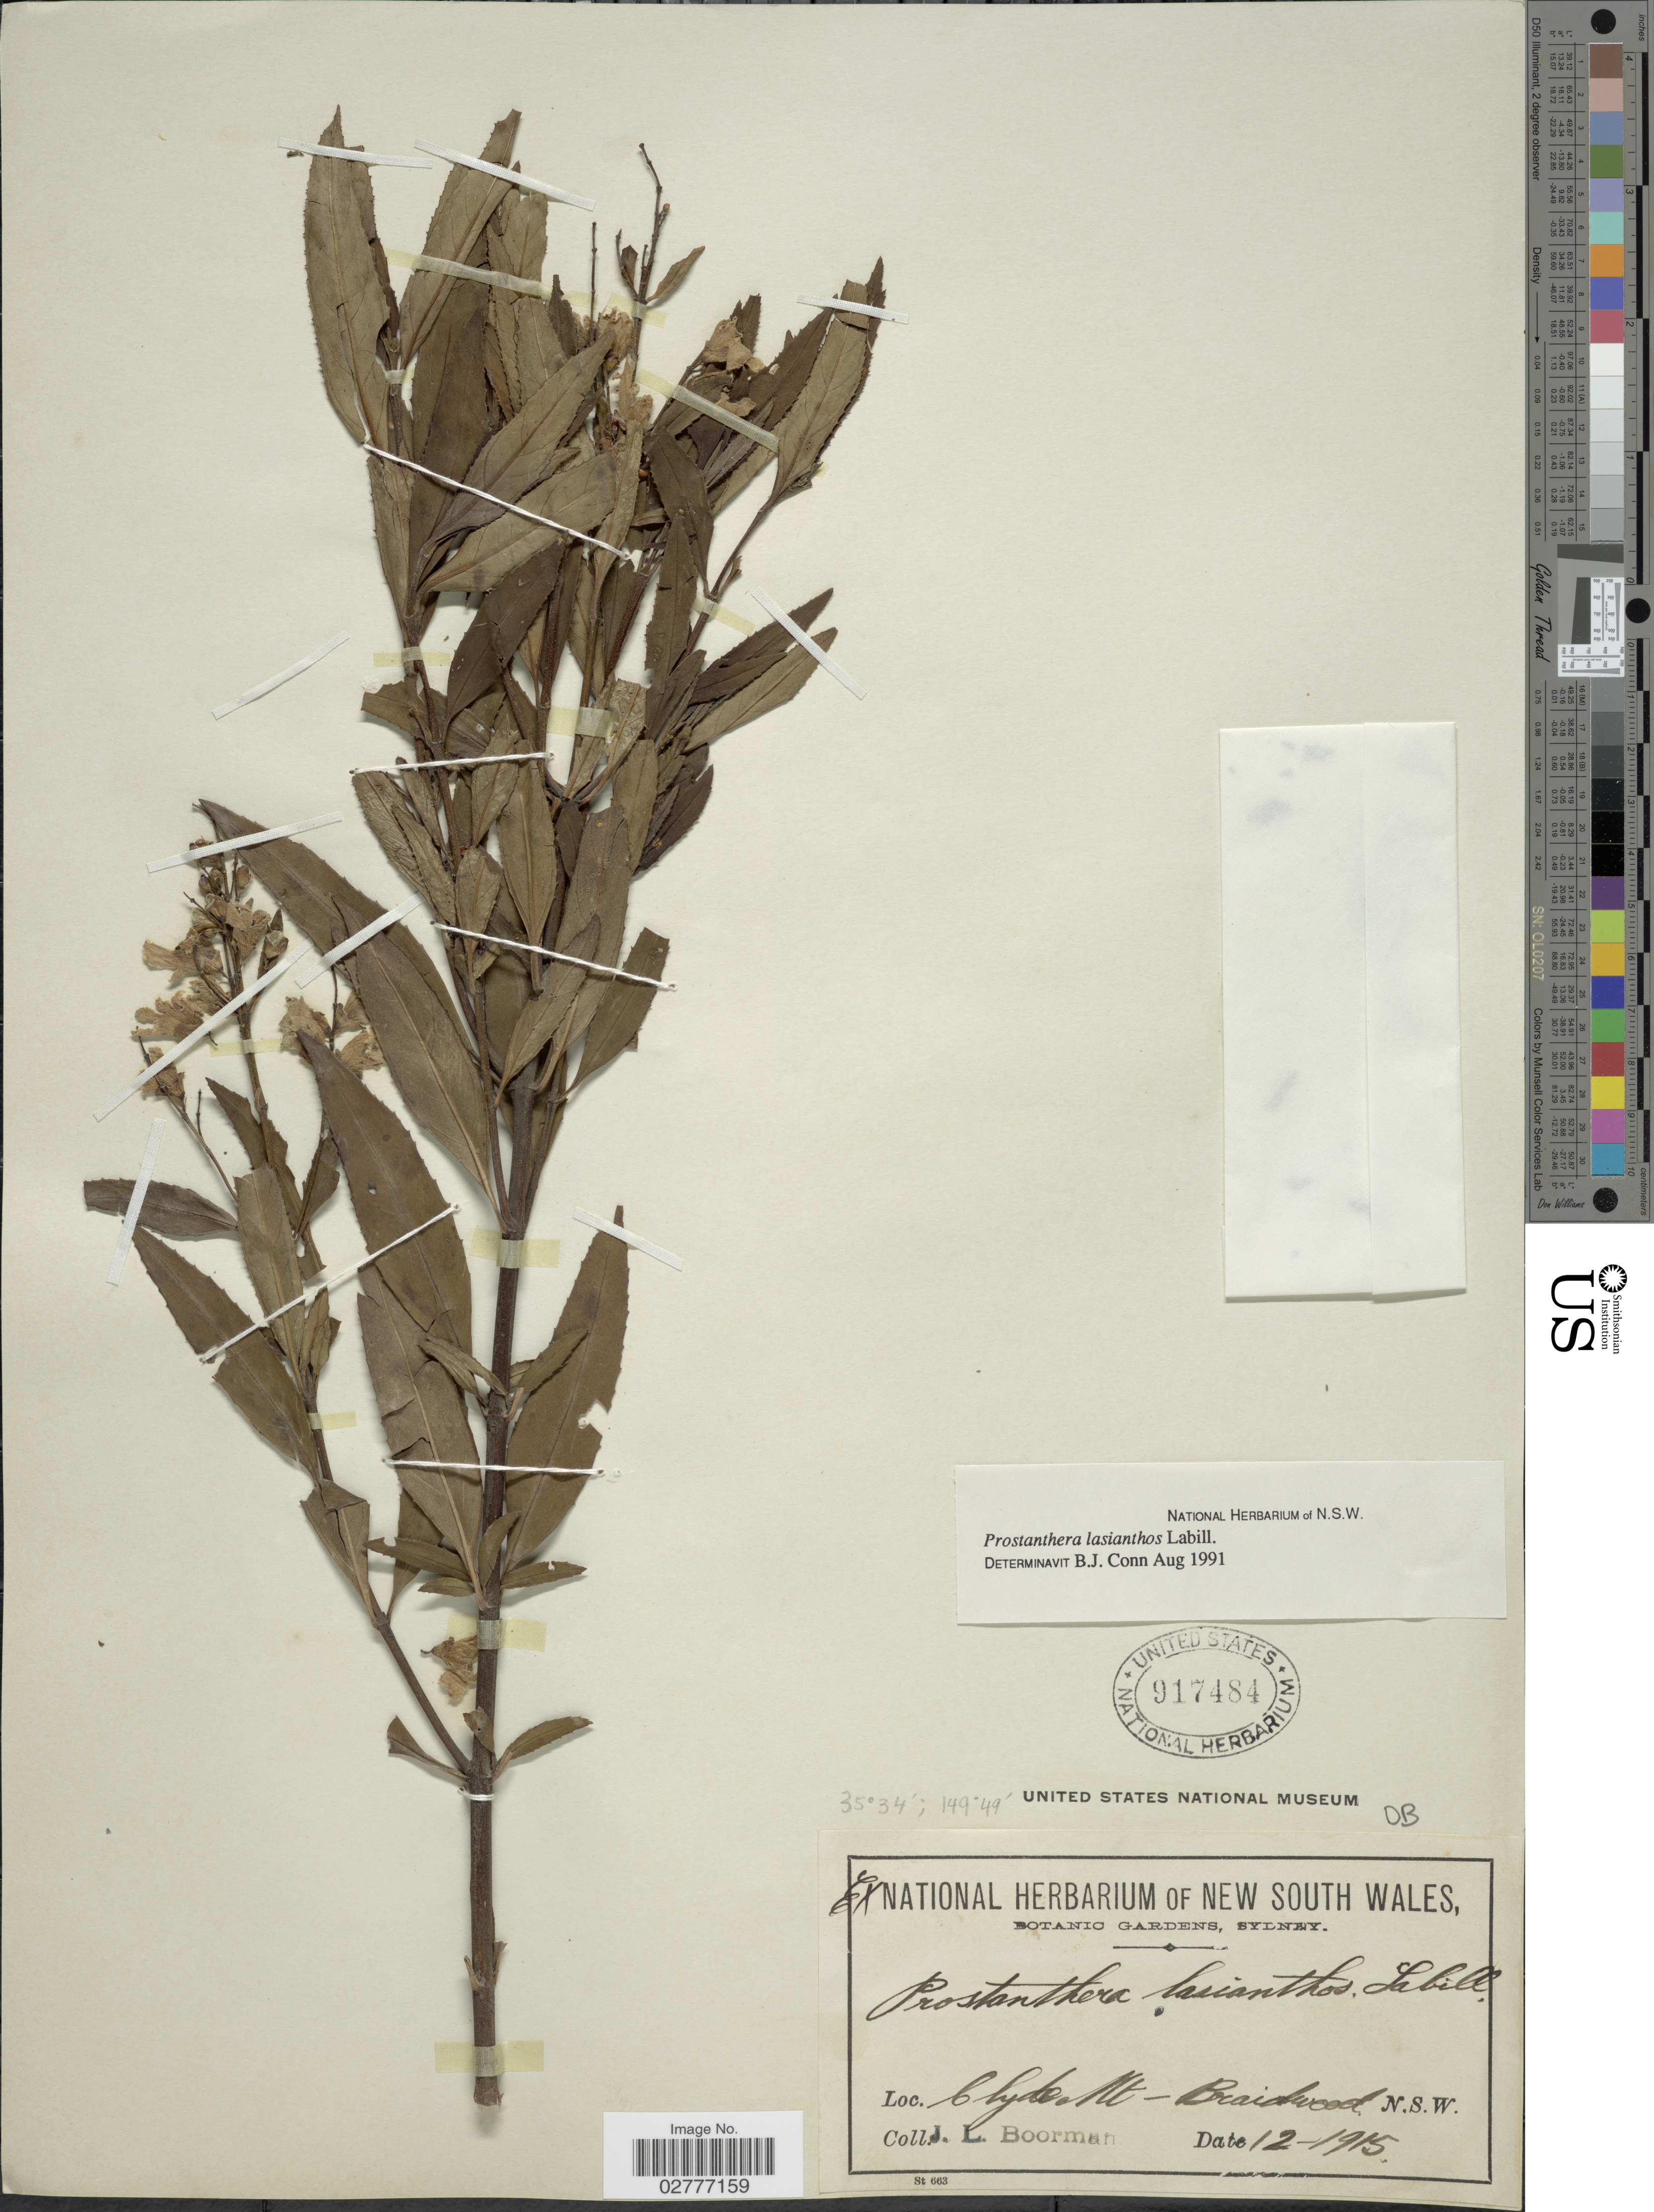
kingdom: Plantae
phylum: Tracheophyta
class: Magnoliopsida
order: Lamiales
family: Lamiaceae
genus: Prostanthera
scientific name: Prostanthera lasianthos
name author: Labill.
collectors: J. Boorman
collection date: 1915-12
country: Australia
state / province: New South Wales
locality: Clyde Mt. - Braidwood. N.S.W.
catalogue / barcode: US 917484